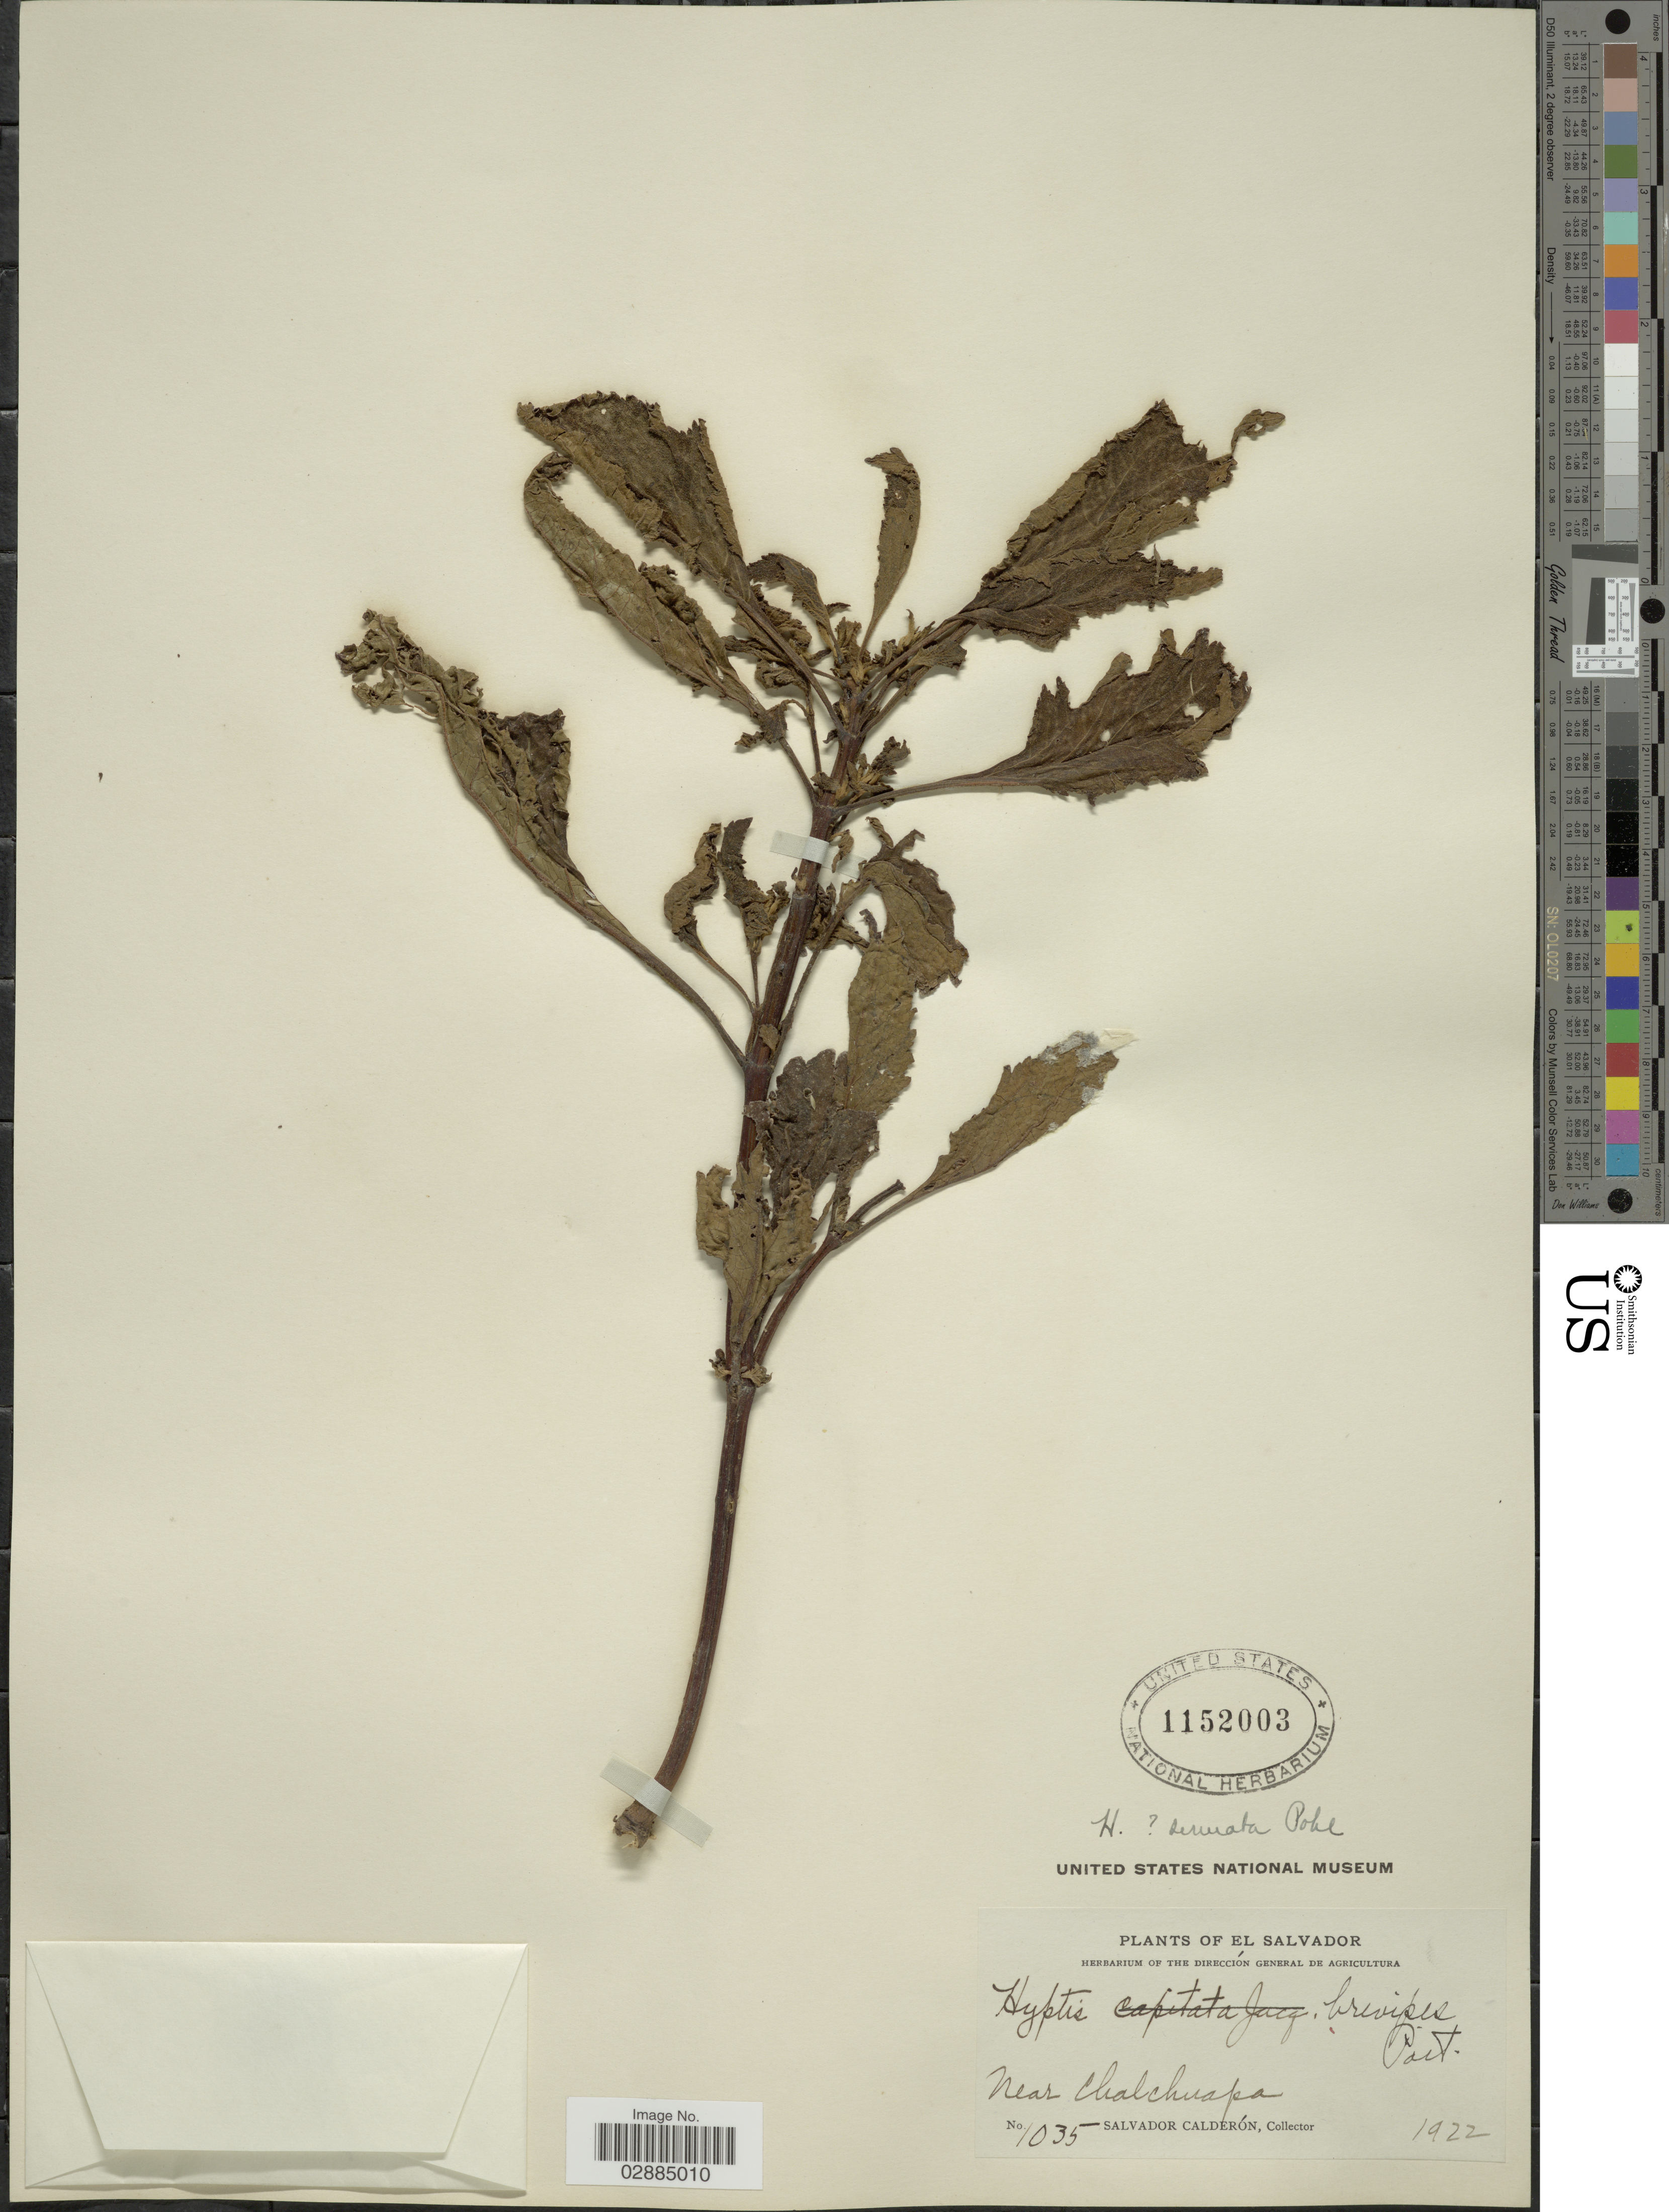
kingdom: Plantae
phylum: Tracheophyta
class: Magnoliopsida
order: Lamiales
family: Lamiaceae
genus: Hyptis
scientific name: Hyptis sinuata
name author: Pohl ex Benth.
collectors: S. Calderón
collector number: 1035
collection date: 1922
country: El Salvador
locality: Near Chalchuapa.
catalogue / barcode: US 1152003